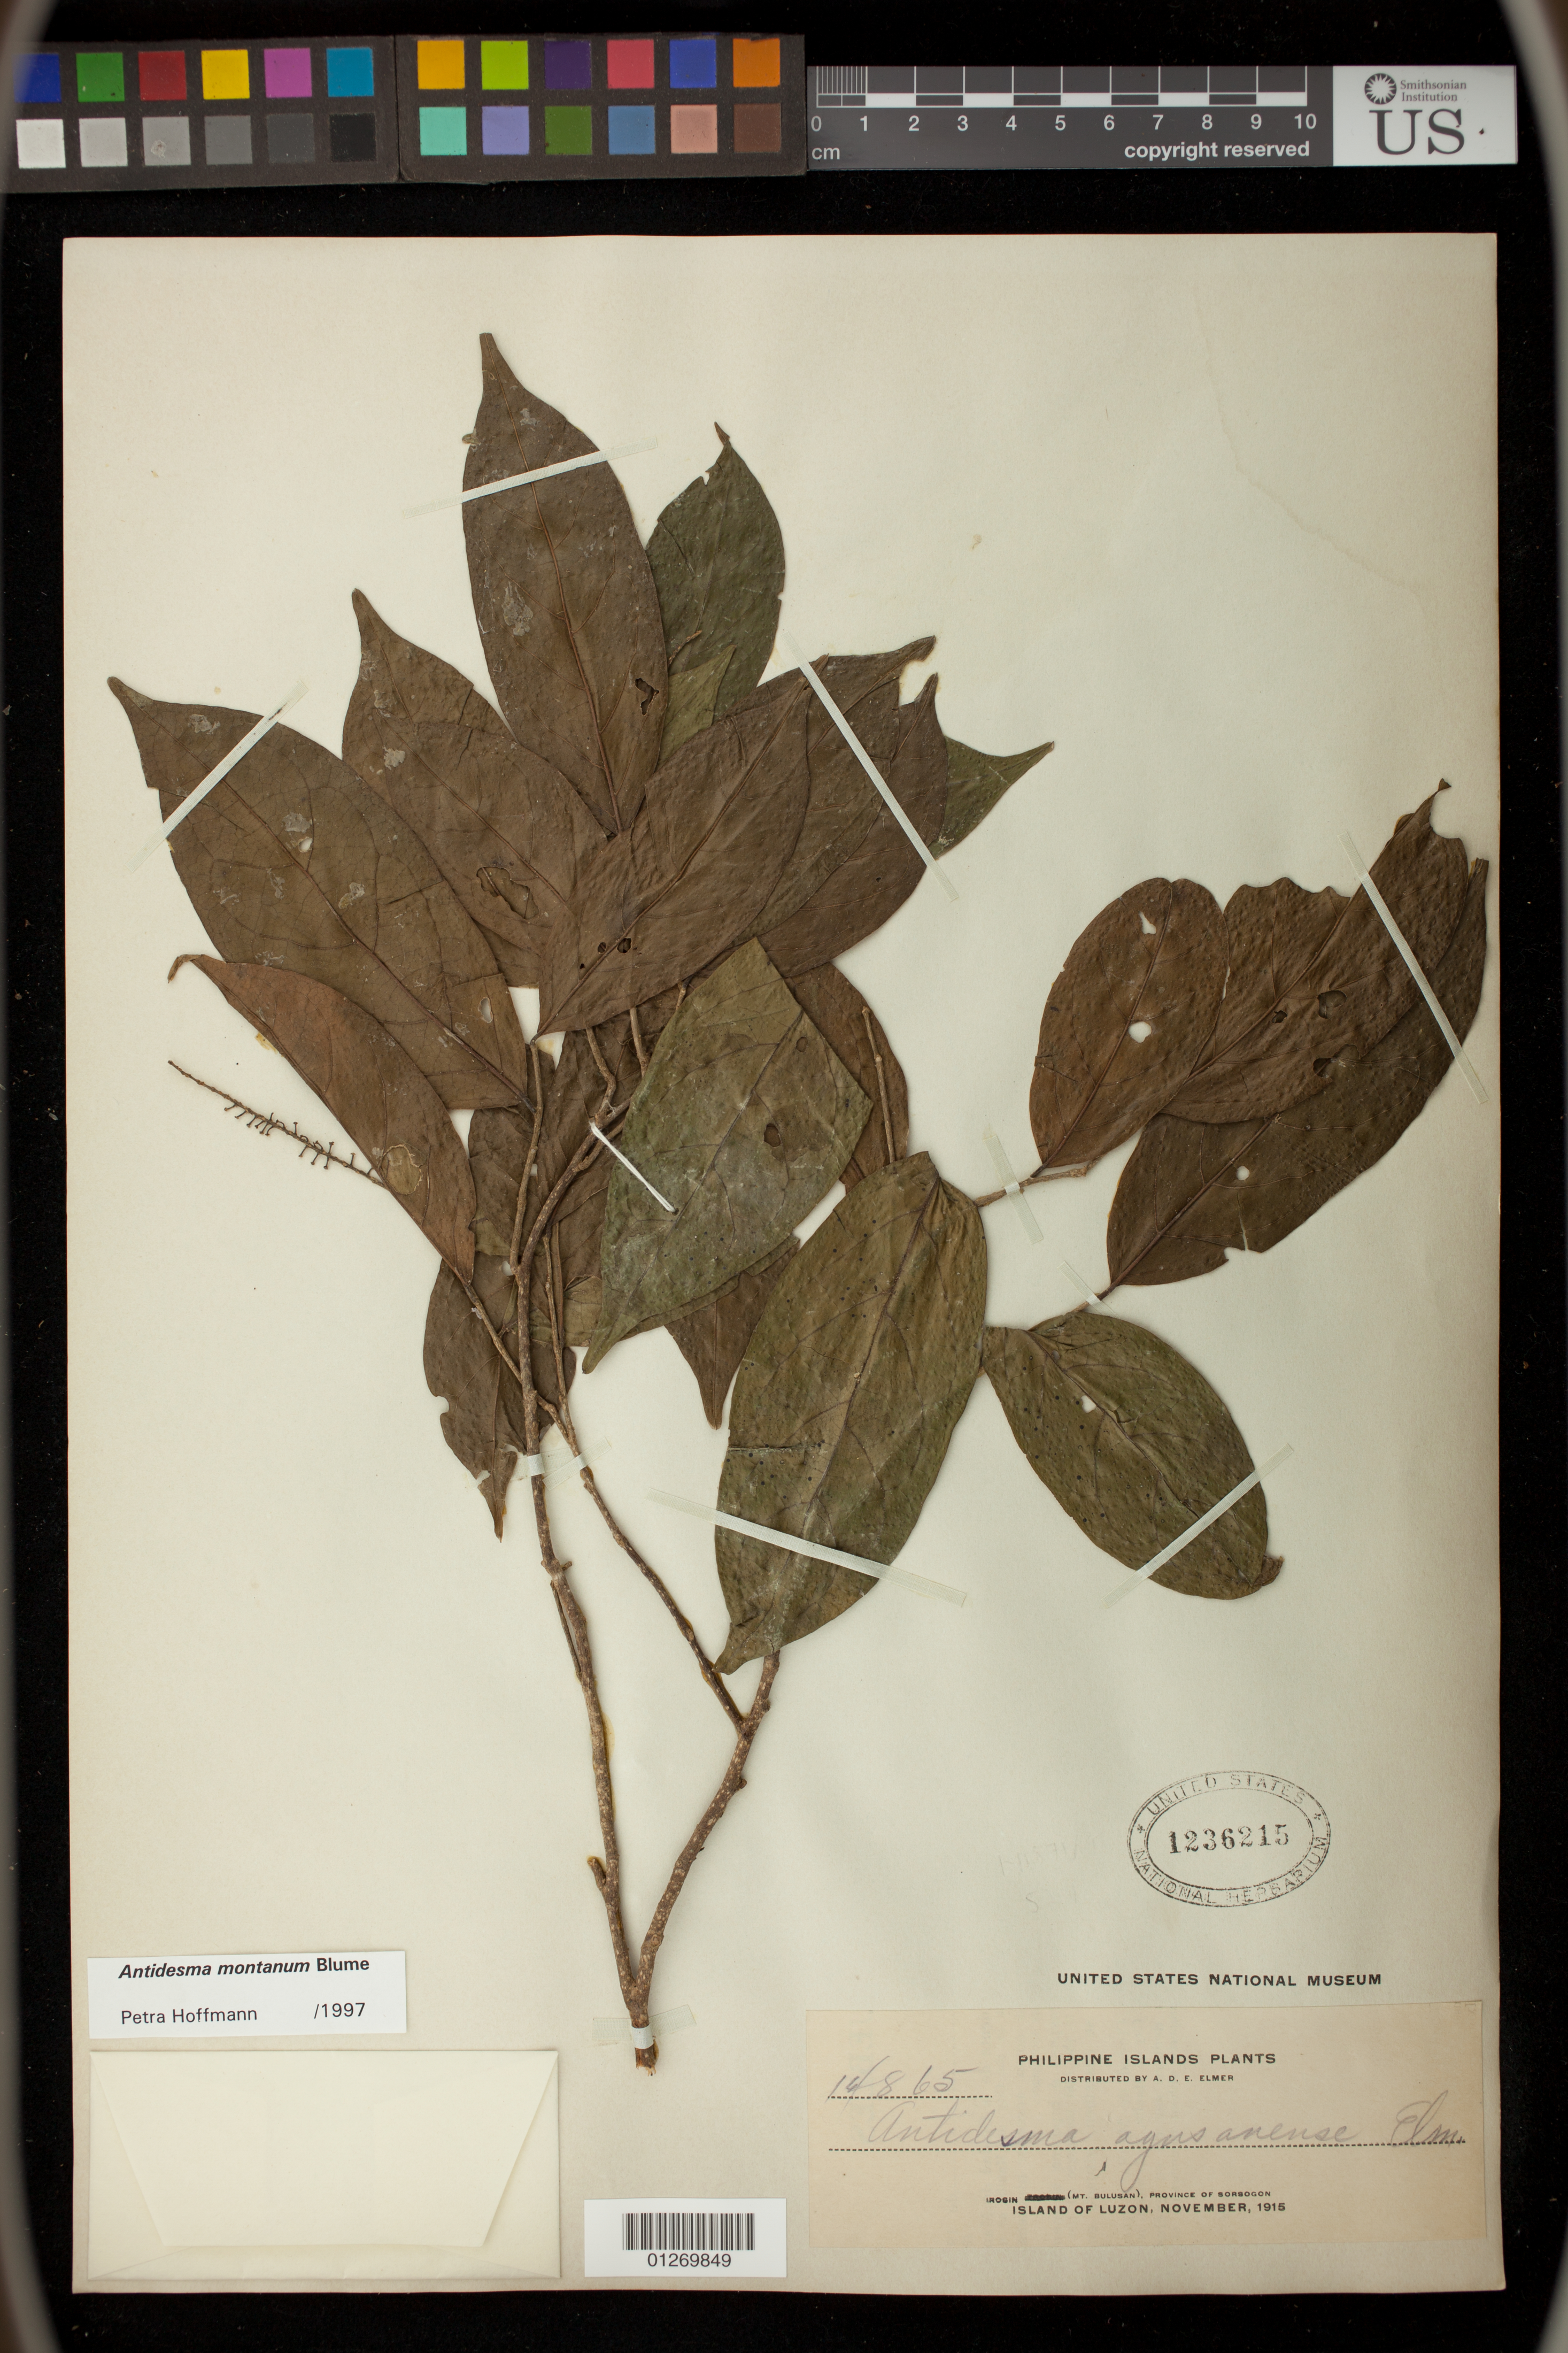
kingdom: Plantae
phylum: Tracheophyta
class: Magnoliopsida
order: Malpighiales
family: Phyllanthaceae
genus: Antidesma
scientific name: Antidesma montanum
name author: Blume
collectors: A. D. E. Elmer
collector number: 14865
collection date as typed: Nov 1915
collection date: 1915-11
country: Philippines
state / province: Bicol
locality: Irosin (Mt. Bulusan), Province of Sorsogon, Island of Luzon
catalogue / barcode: US 1236215